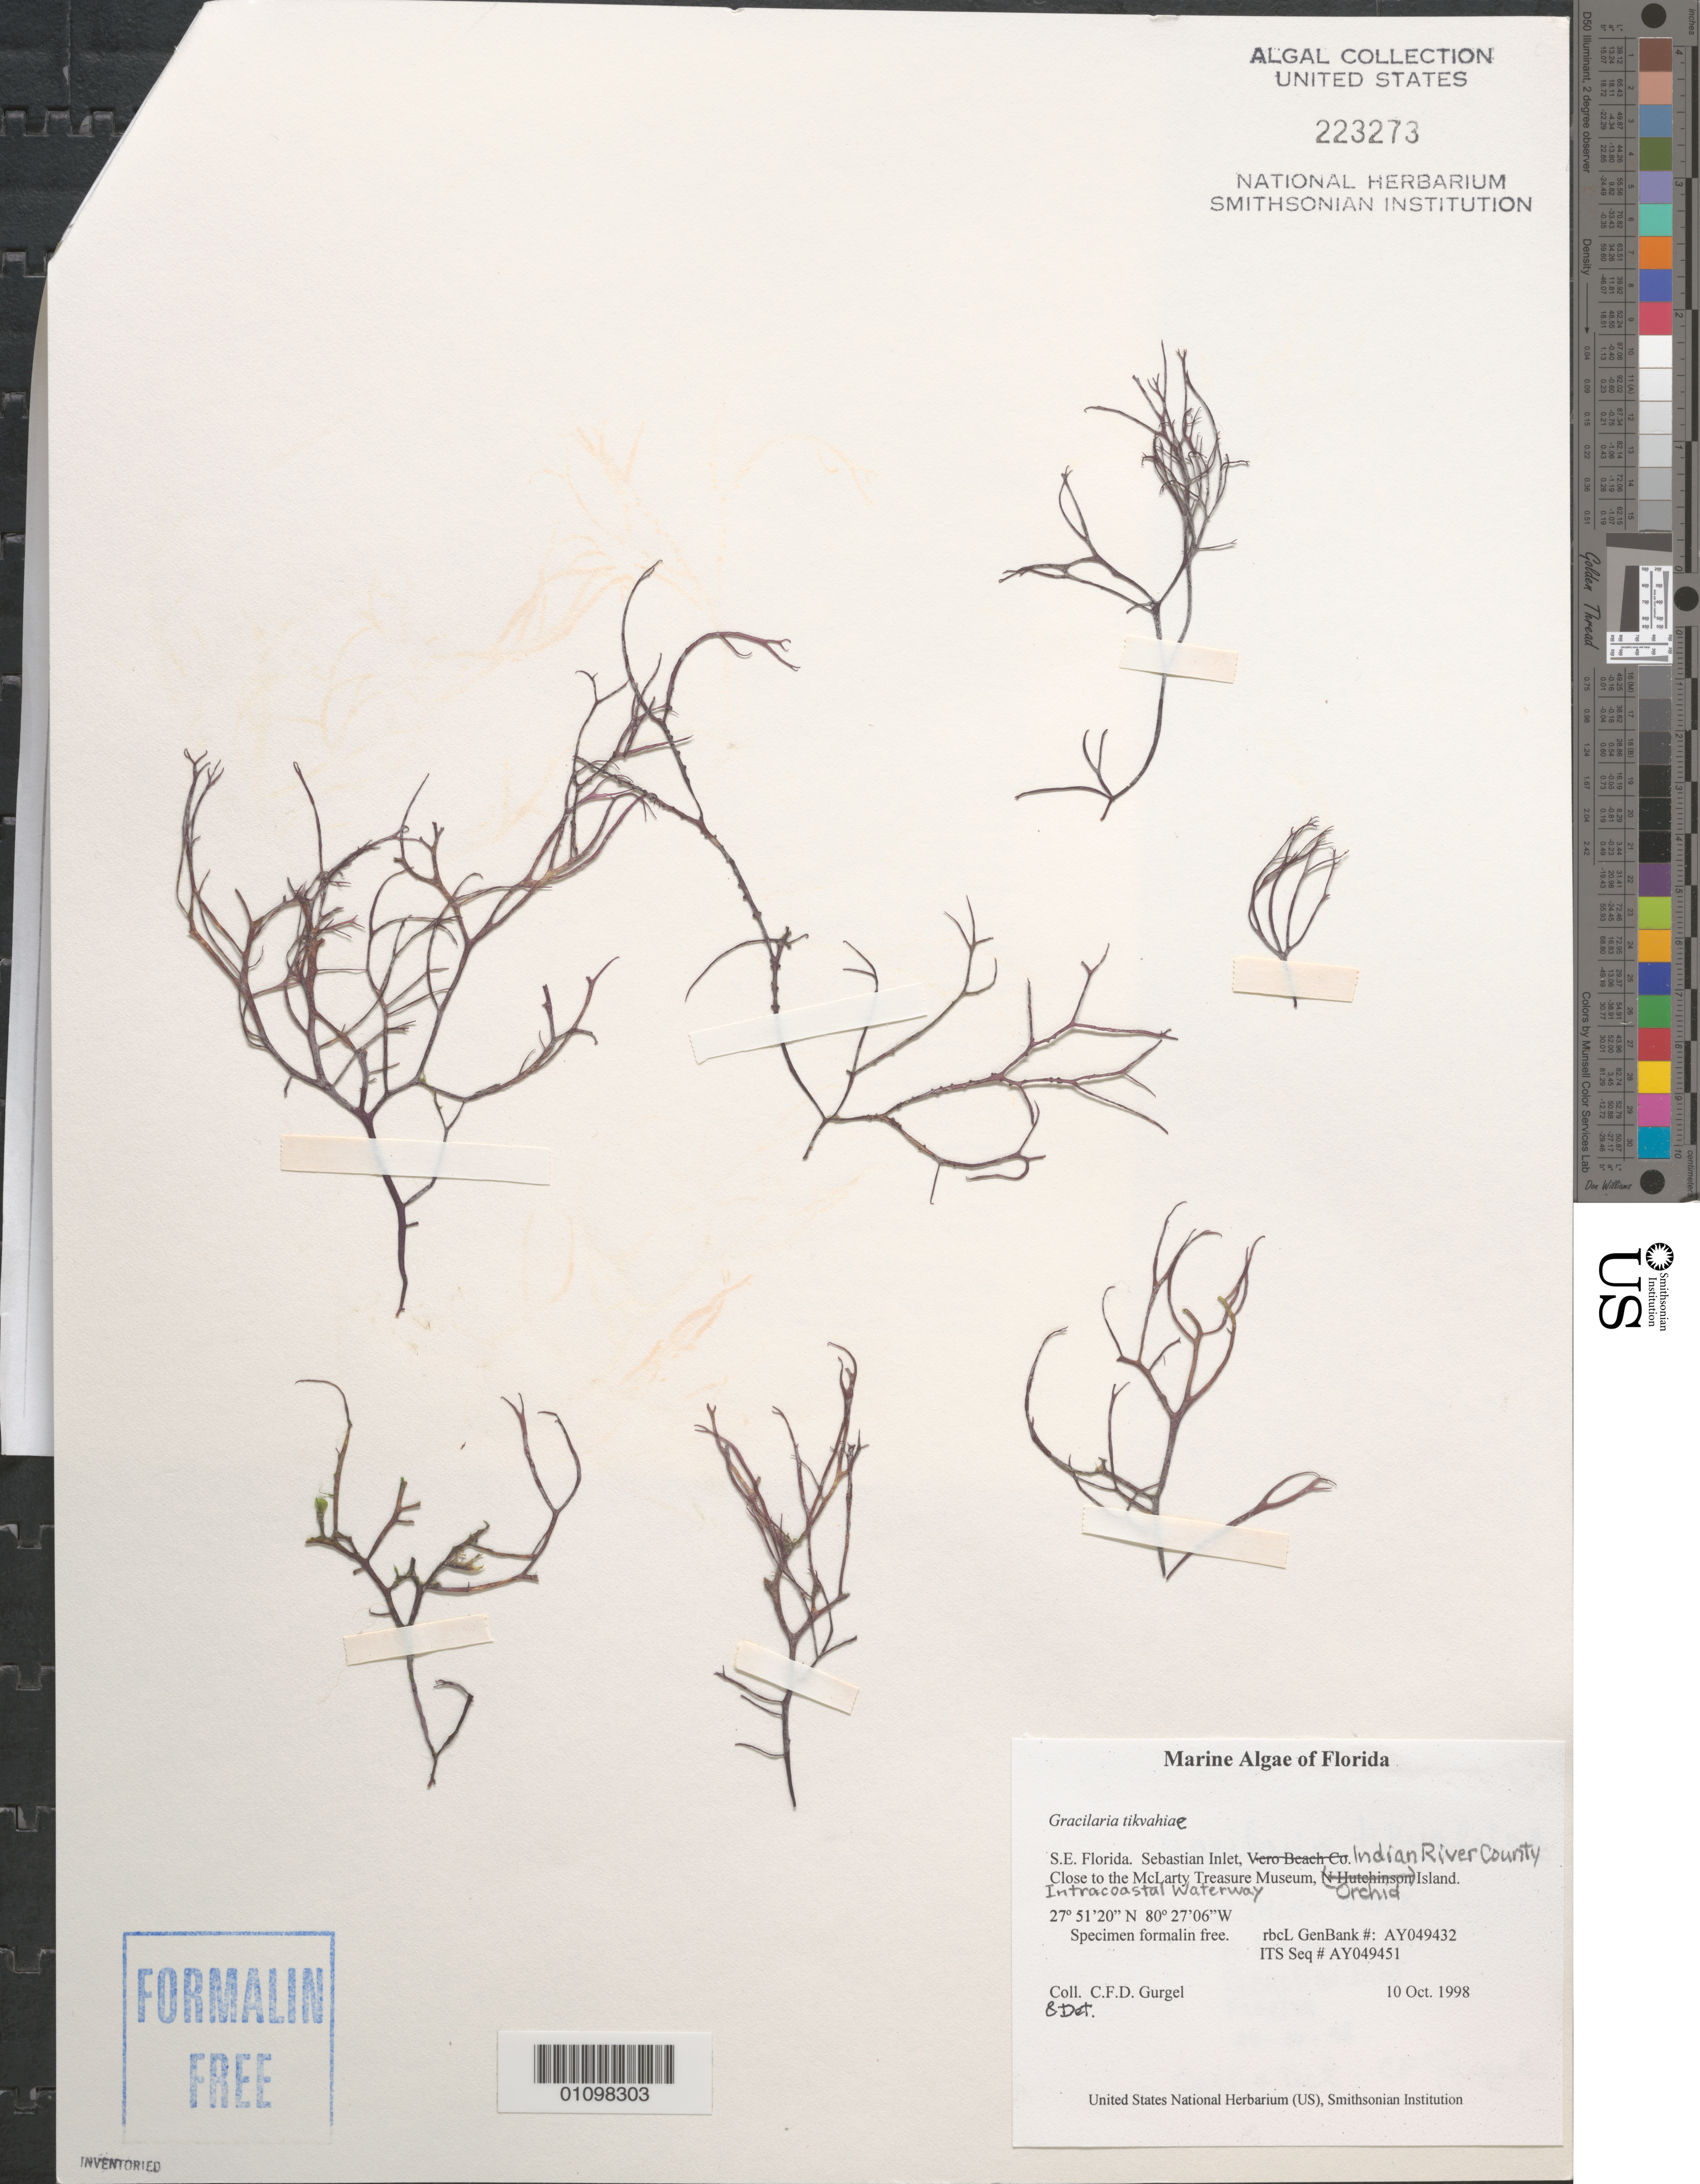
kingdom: Plantae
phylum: Rhodophyta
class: Florideophyceae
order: Gracilariales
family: Gracilariaceae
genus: Gracilaria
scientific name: Gracilaria tikvahiae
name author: McLachlan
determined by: Gurgel, C. F. D.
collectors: C. Gurgel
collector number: rbcL GenBank AY049432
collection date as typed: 10 Oct 1998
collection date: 1998-10-10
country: United States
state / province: Florida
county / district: Indian River County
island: Orchid Island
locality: Sebastian Inlet, Intracoastal Waterway (I.C.W.), close to the McLarty Treasure Museum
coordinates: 27 51'20"N, 80 27'06"W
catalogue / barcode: US 223273